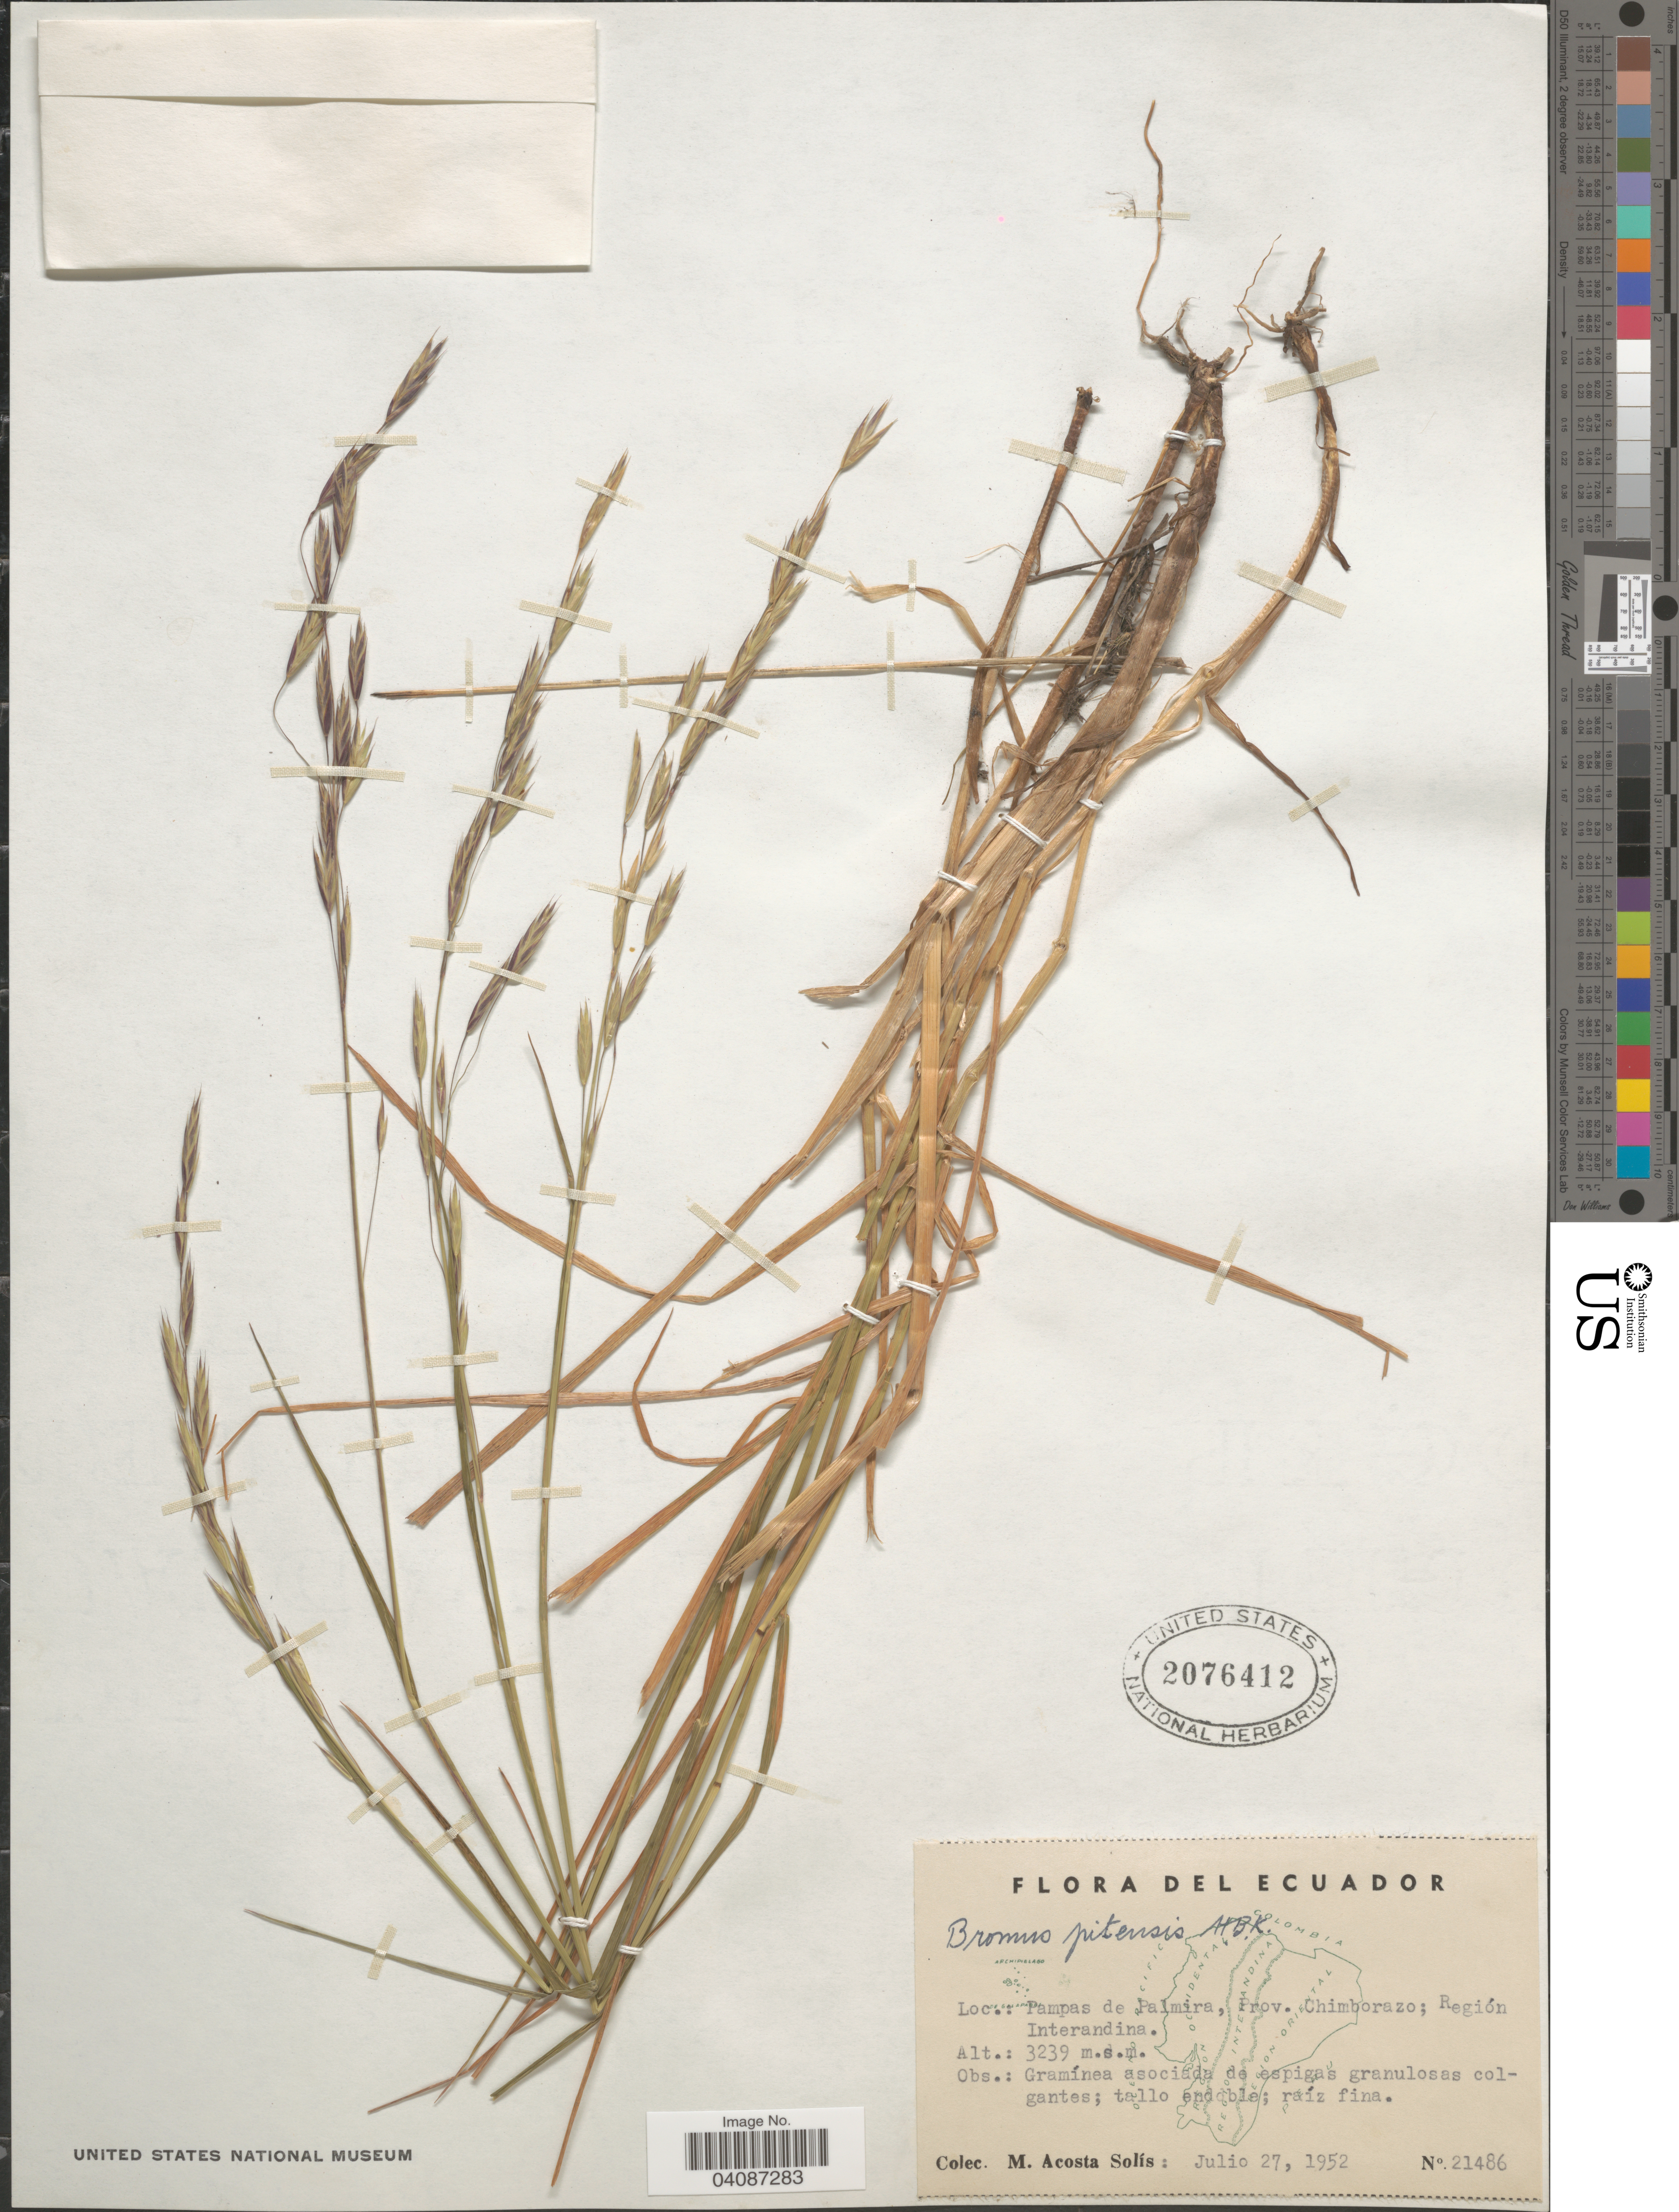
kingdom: Plantae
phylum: Tracheophyta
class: Liliopsida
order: Poales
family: Poaceae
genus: Bromus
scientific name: Bromus pitensis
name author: Kunth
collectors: M. Acosta Solis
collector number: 21486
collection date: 1952-07-27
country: Ecuador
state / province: Chimborazo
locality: Pampas de Palmira; Región Interandina.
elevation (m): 3239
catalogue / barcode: US 2076412